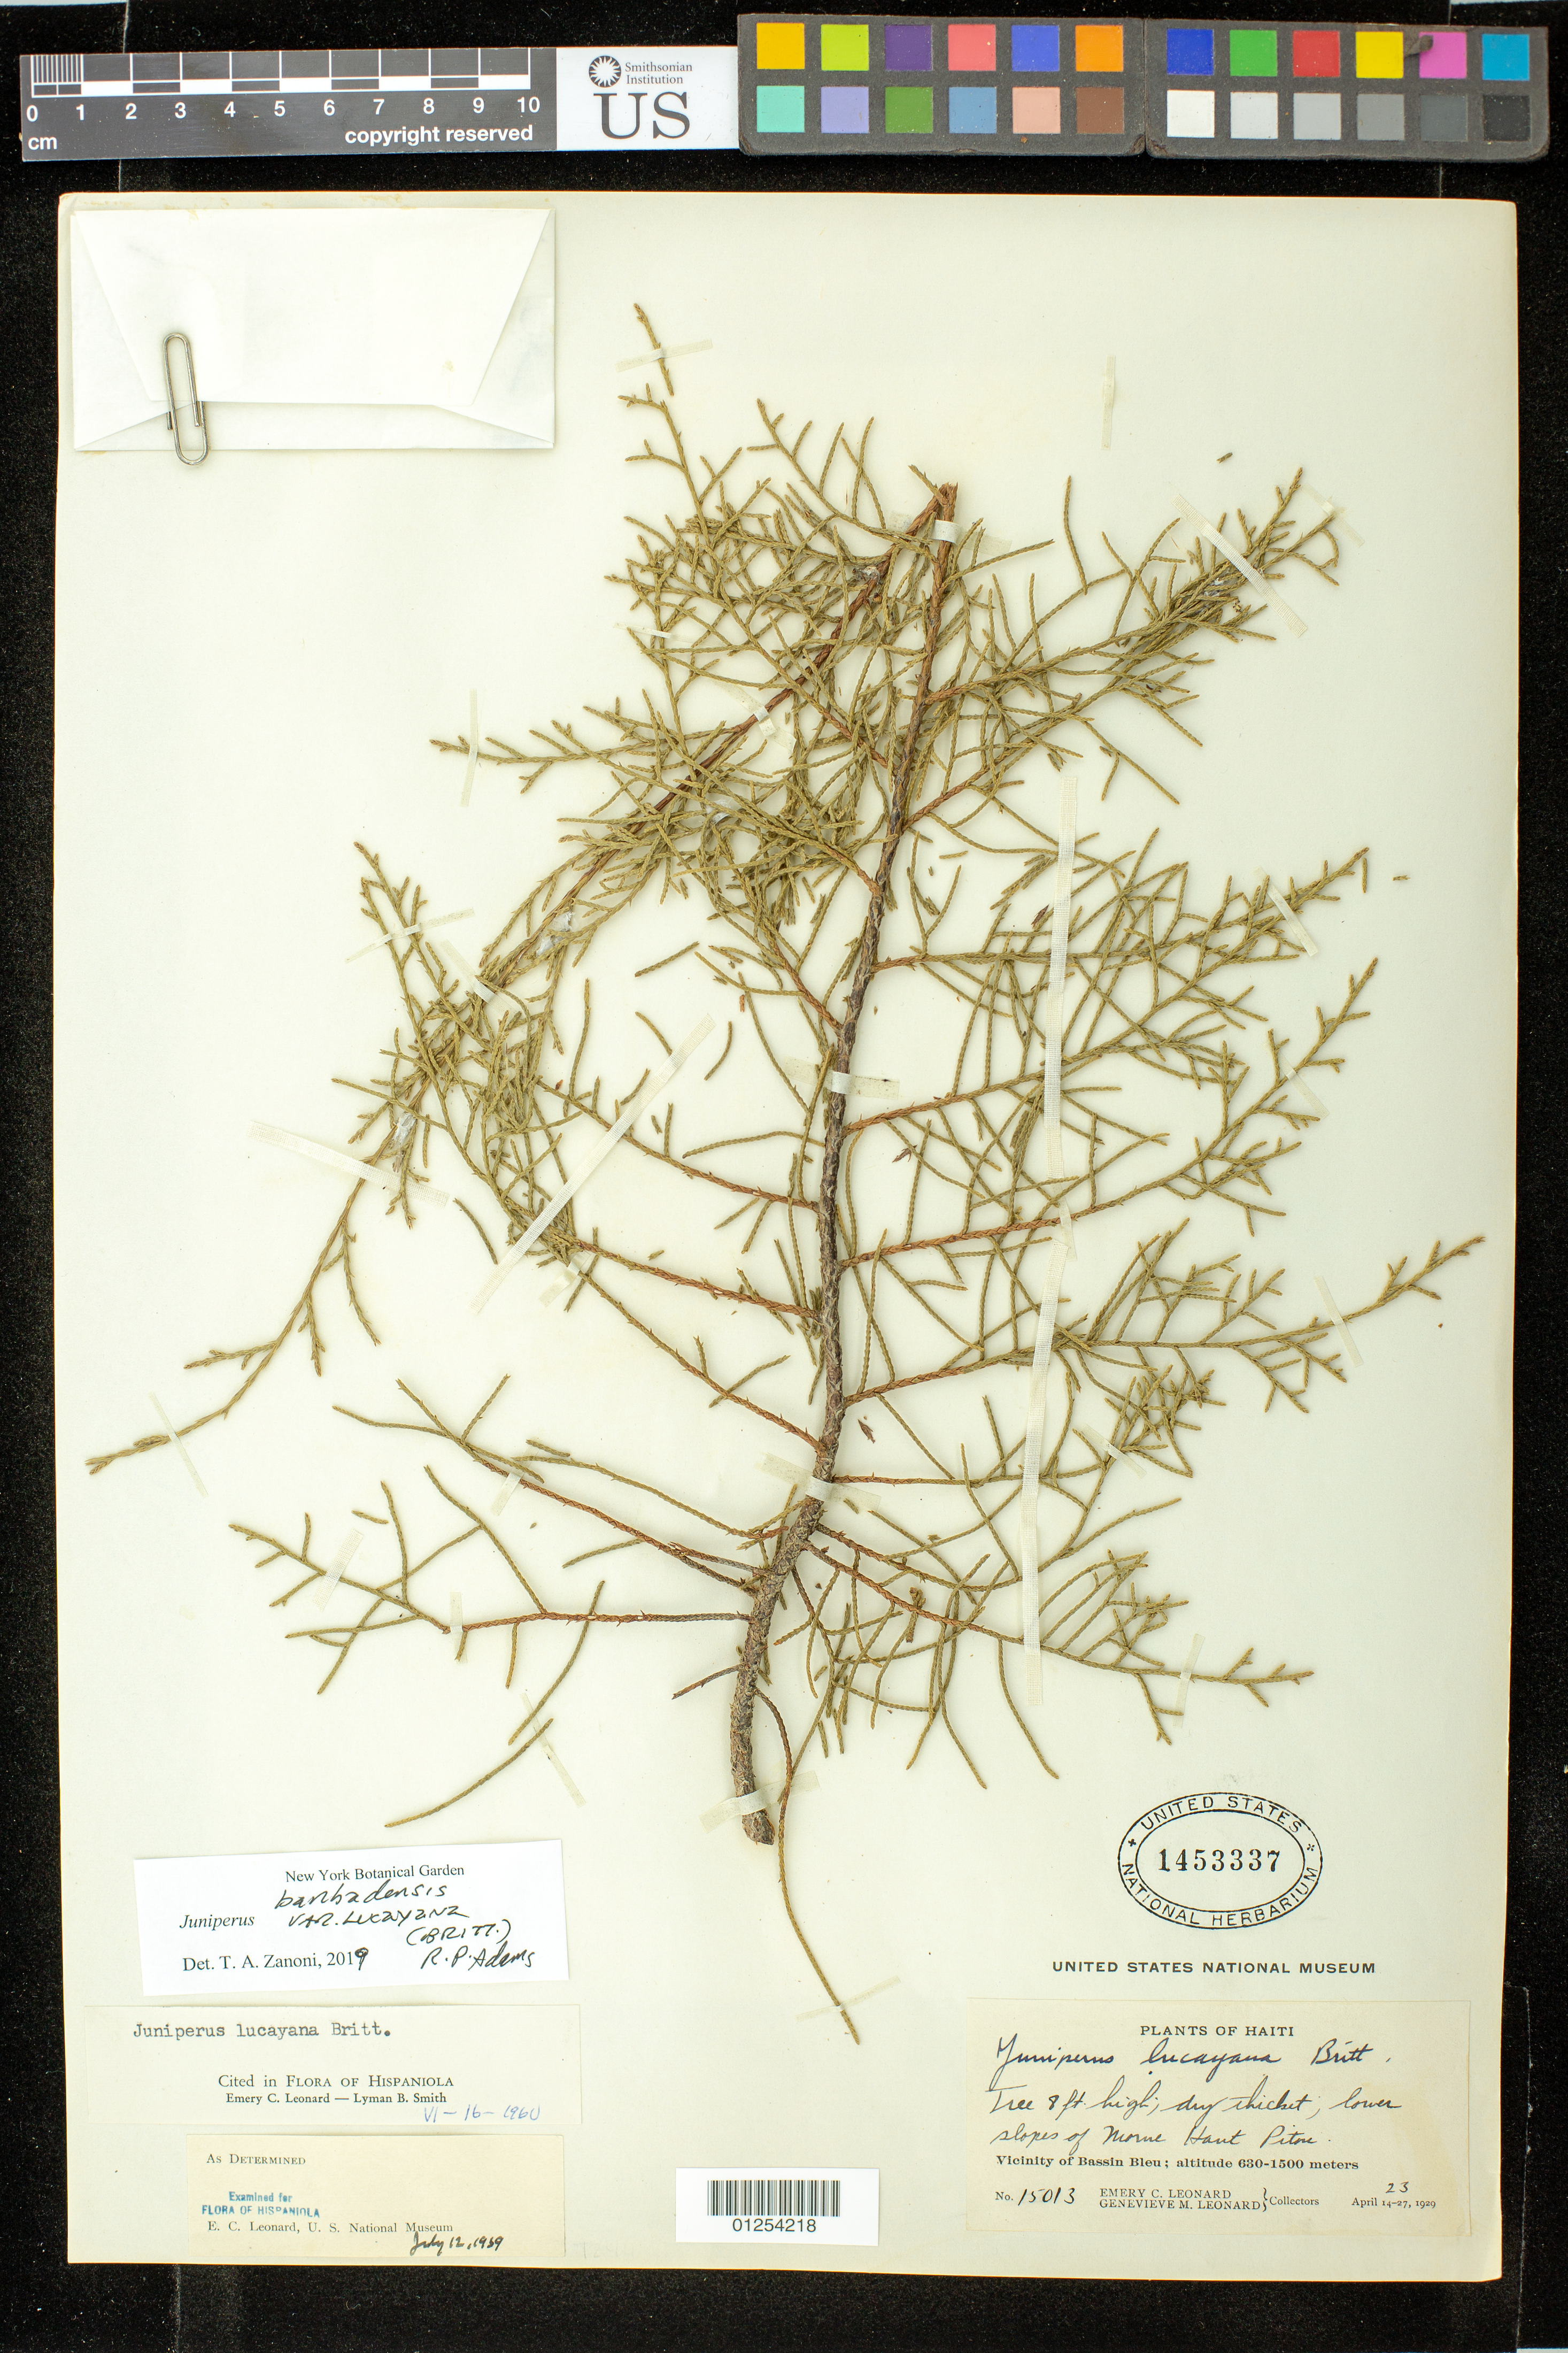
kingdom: Plantae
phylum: Tracheophyta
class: Pinopsida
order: Pinales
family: Cupressaceae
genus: Juniperus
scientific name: Juniperus barbadensis var. lucayana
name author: (Britton) R.P. Adams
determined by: Zanoni, T. A., (NY), New York Botanical Garden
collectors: E. C. Leonard & G. M. Leonard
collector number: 15013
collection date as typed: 23 Apr 1929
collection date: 1929-04-23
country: Haiti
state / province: Nord-Ouest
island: Hispaniola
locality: Vicinity of Bassin Bleu, Morne Haut Piton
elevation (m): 630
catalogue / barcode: US 1453337